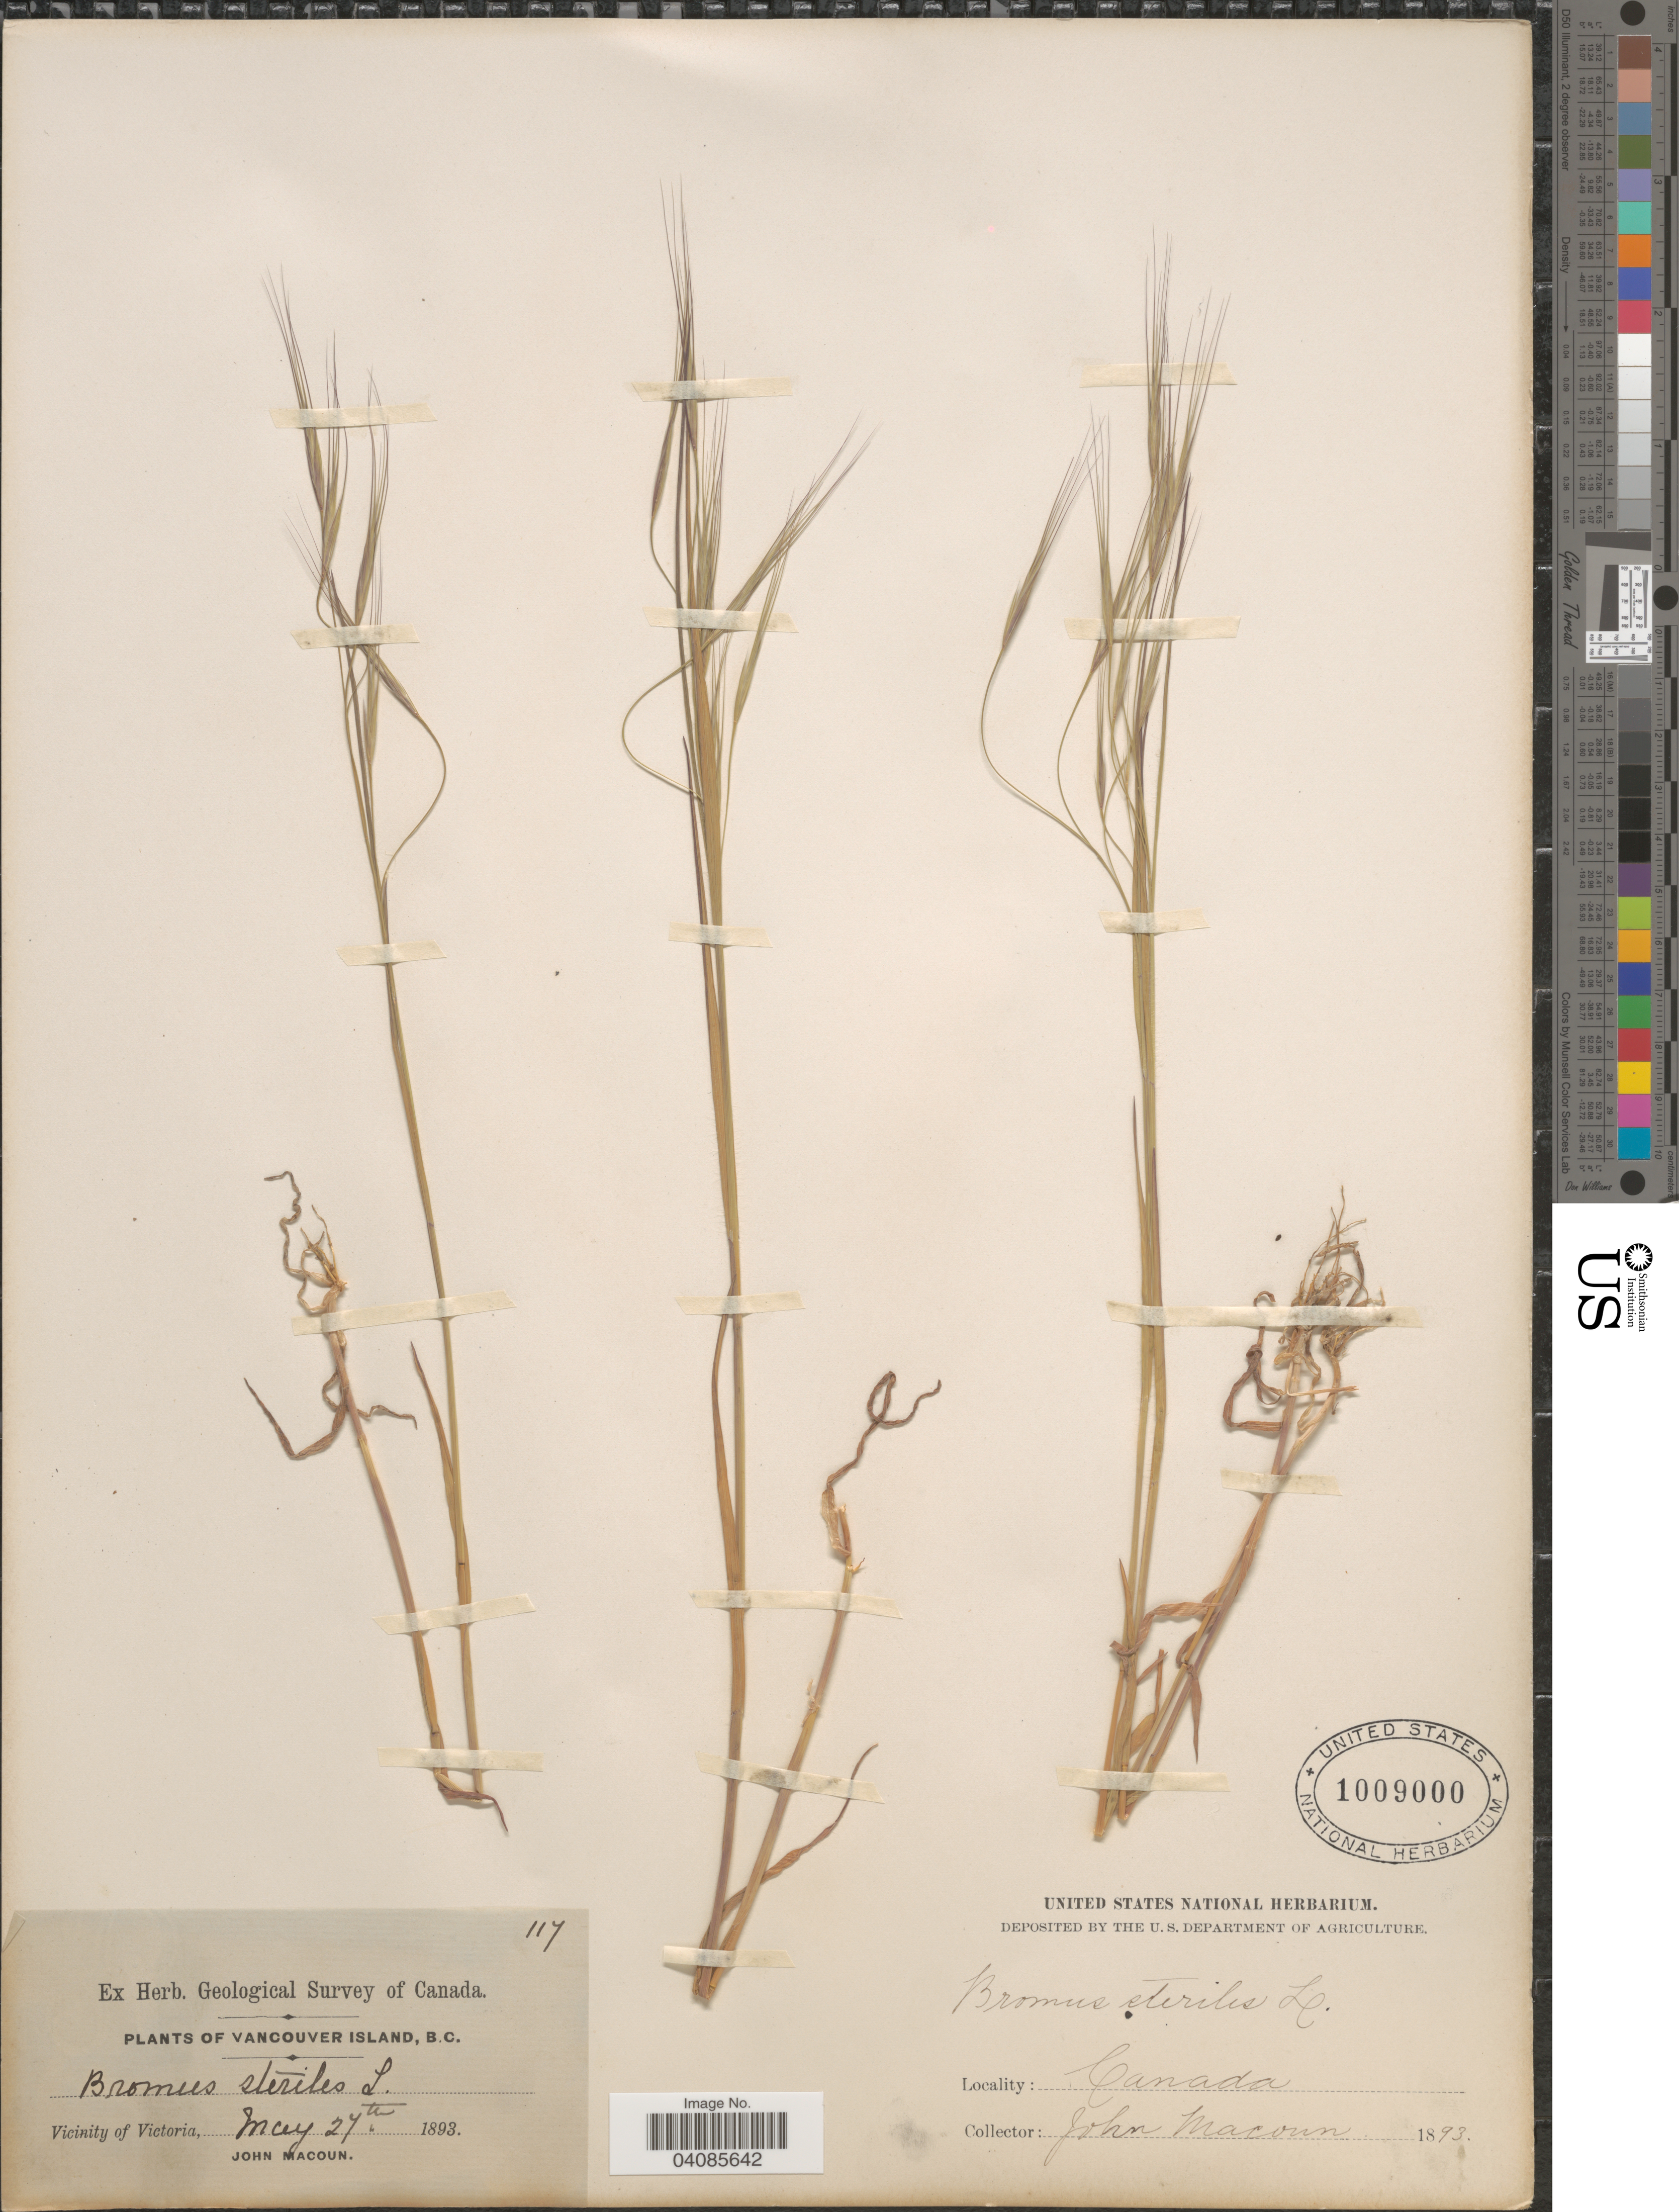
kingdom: Plantae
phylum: Tracheophyta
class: Liliopsida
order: Poales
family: Poaceae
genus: Bromus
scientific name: Bromus sterilis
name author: L.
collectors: J. Macoun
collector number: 117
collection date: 1893-05-27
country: Canada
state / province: British Columbia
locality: Geological Survey of Canada. Vancouver Island. Vicinity of Victoria.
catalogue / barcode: US 1009000